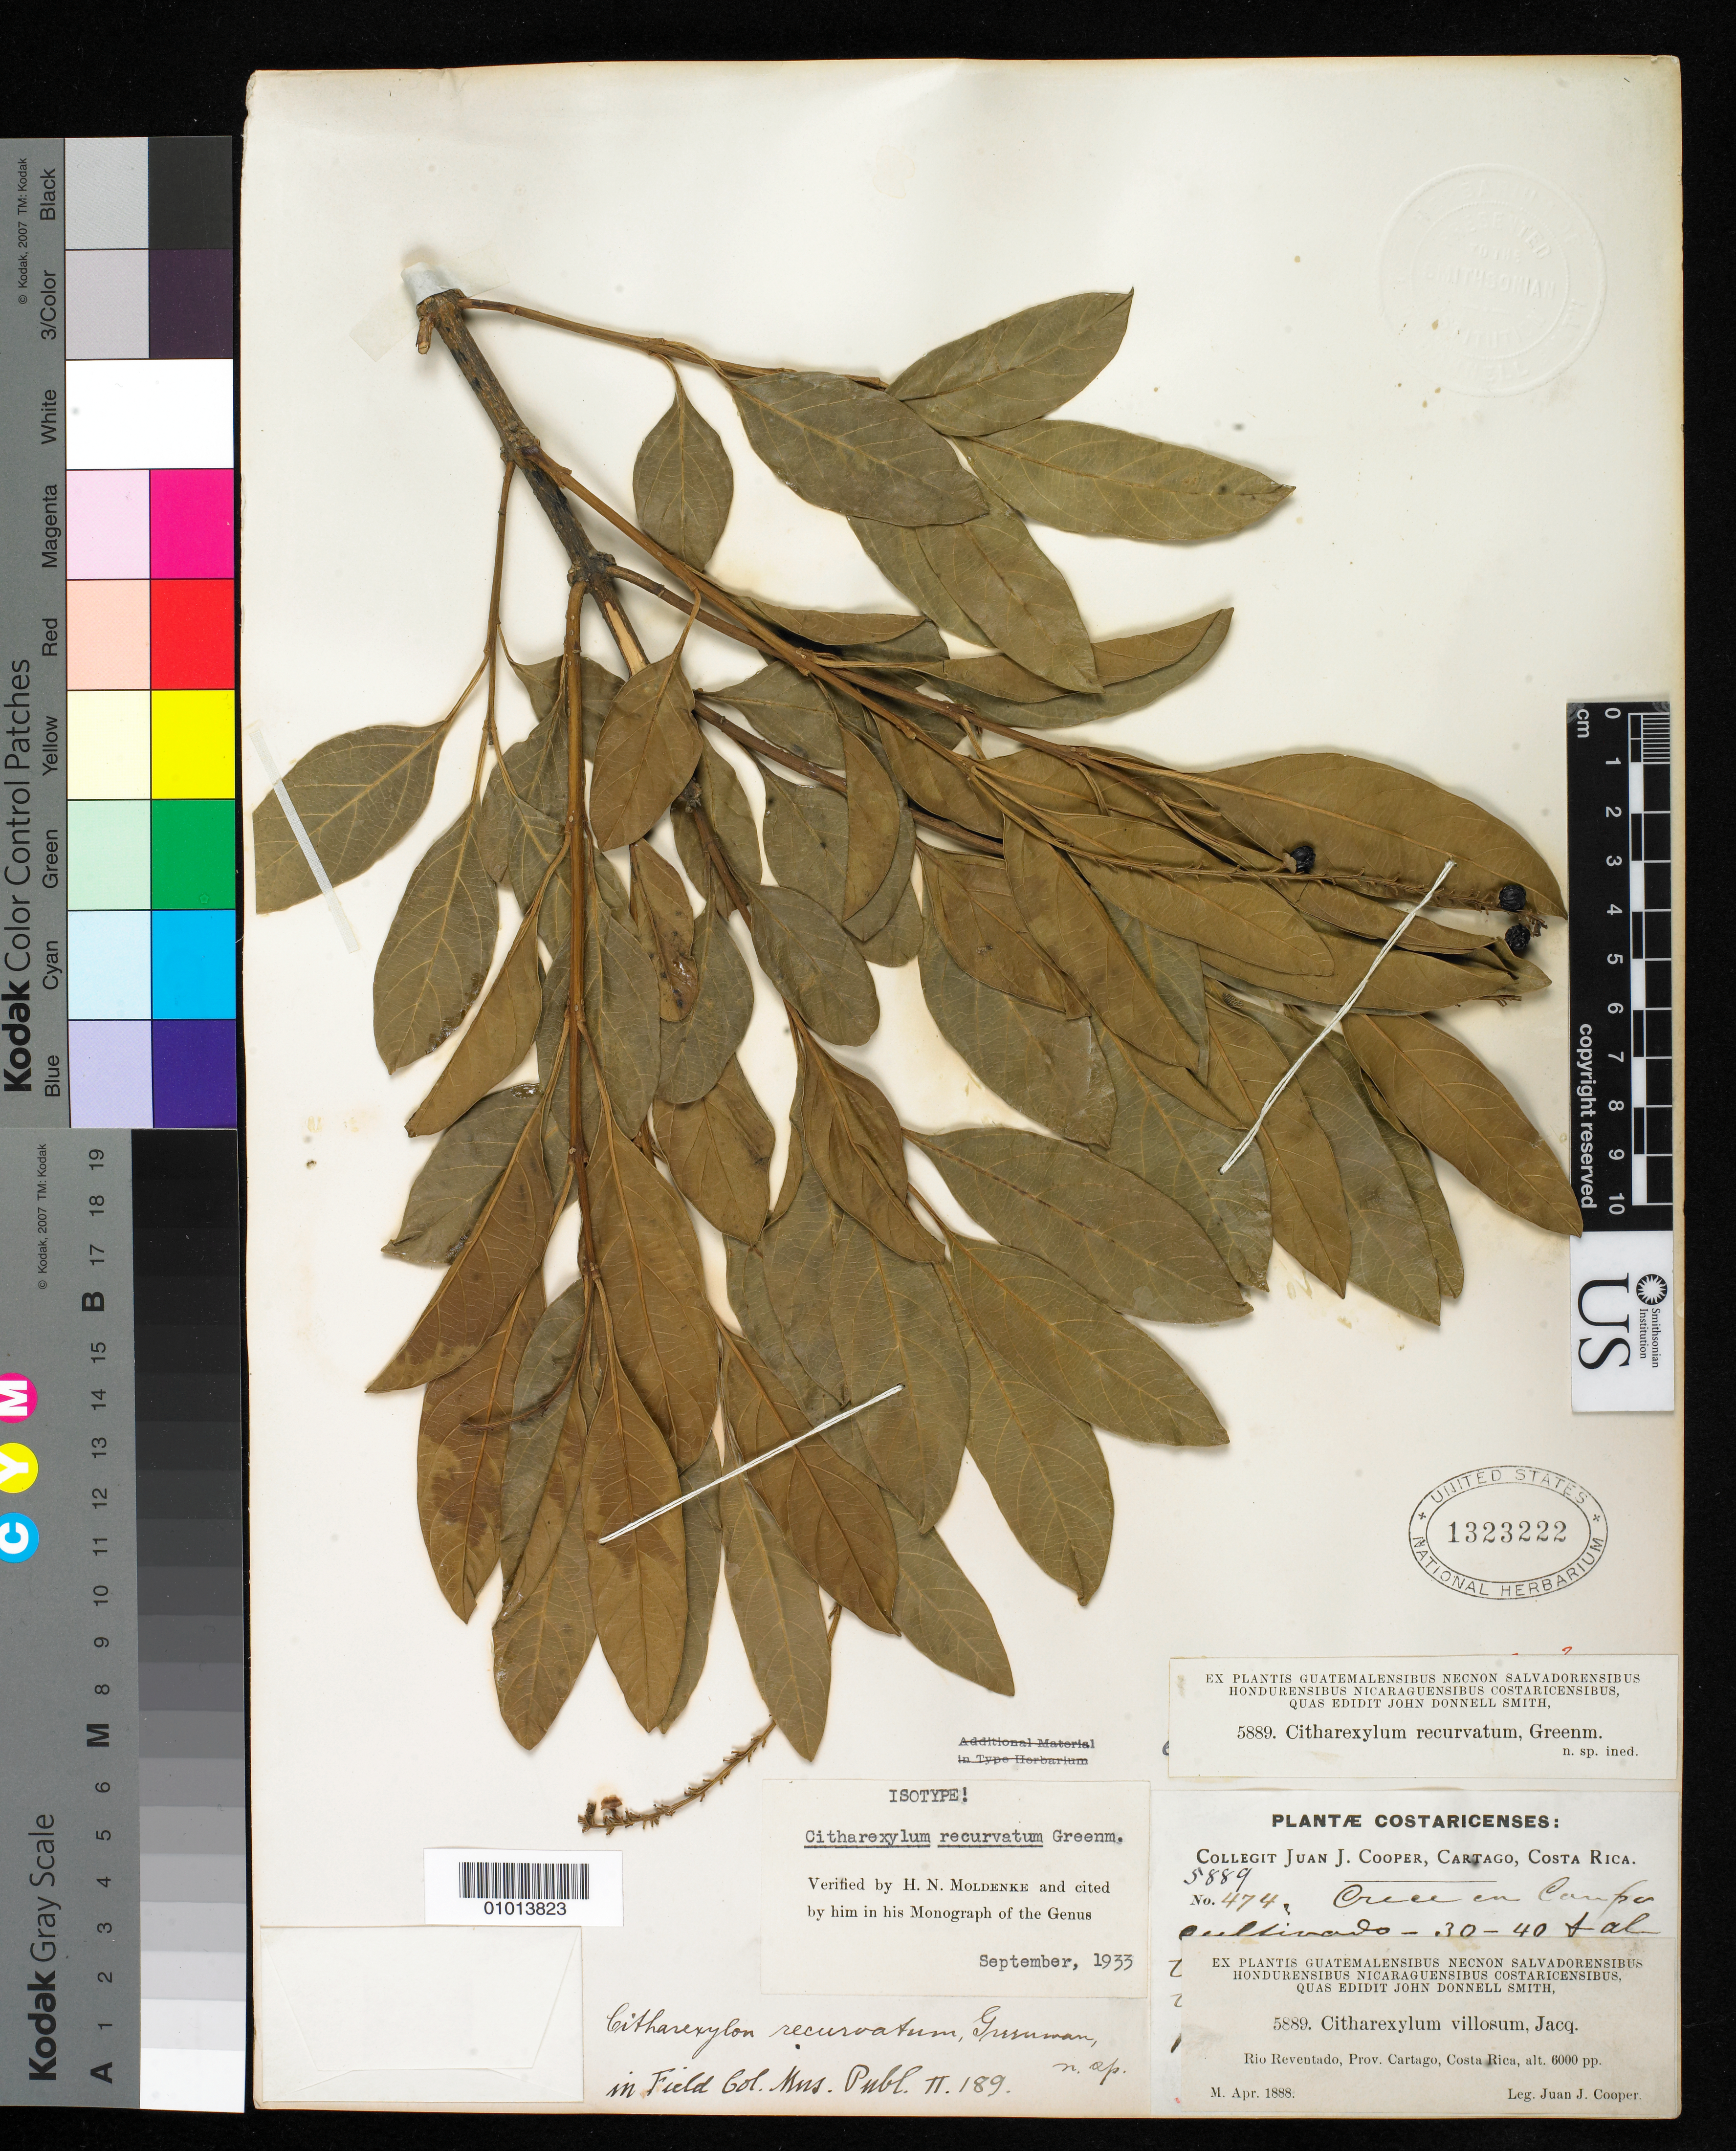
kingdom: Plantae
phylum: Tracheophyta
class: Magnoliopsida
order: Lamiales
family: Verbenaceae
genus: Citharexylum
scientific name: Citharexylum recurvatum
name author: Greenm.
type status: Isosyntype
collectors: J. J. Cooper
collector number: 5889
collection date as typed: Apr 1888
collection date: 1888-04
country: Costa Rica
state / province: Cartago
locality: Rio Reventade.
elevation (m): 1829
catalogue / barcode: US 1323222